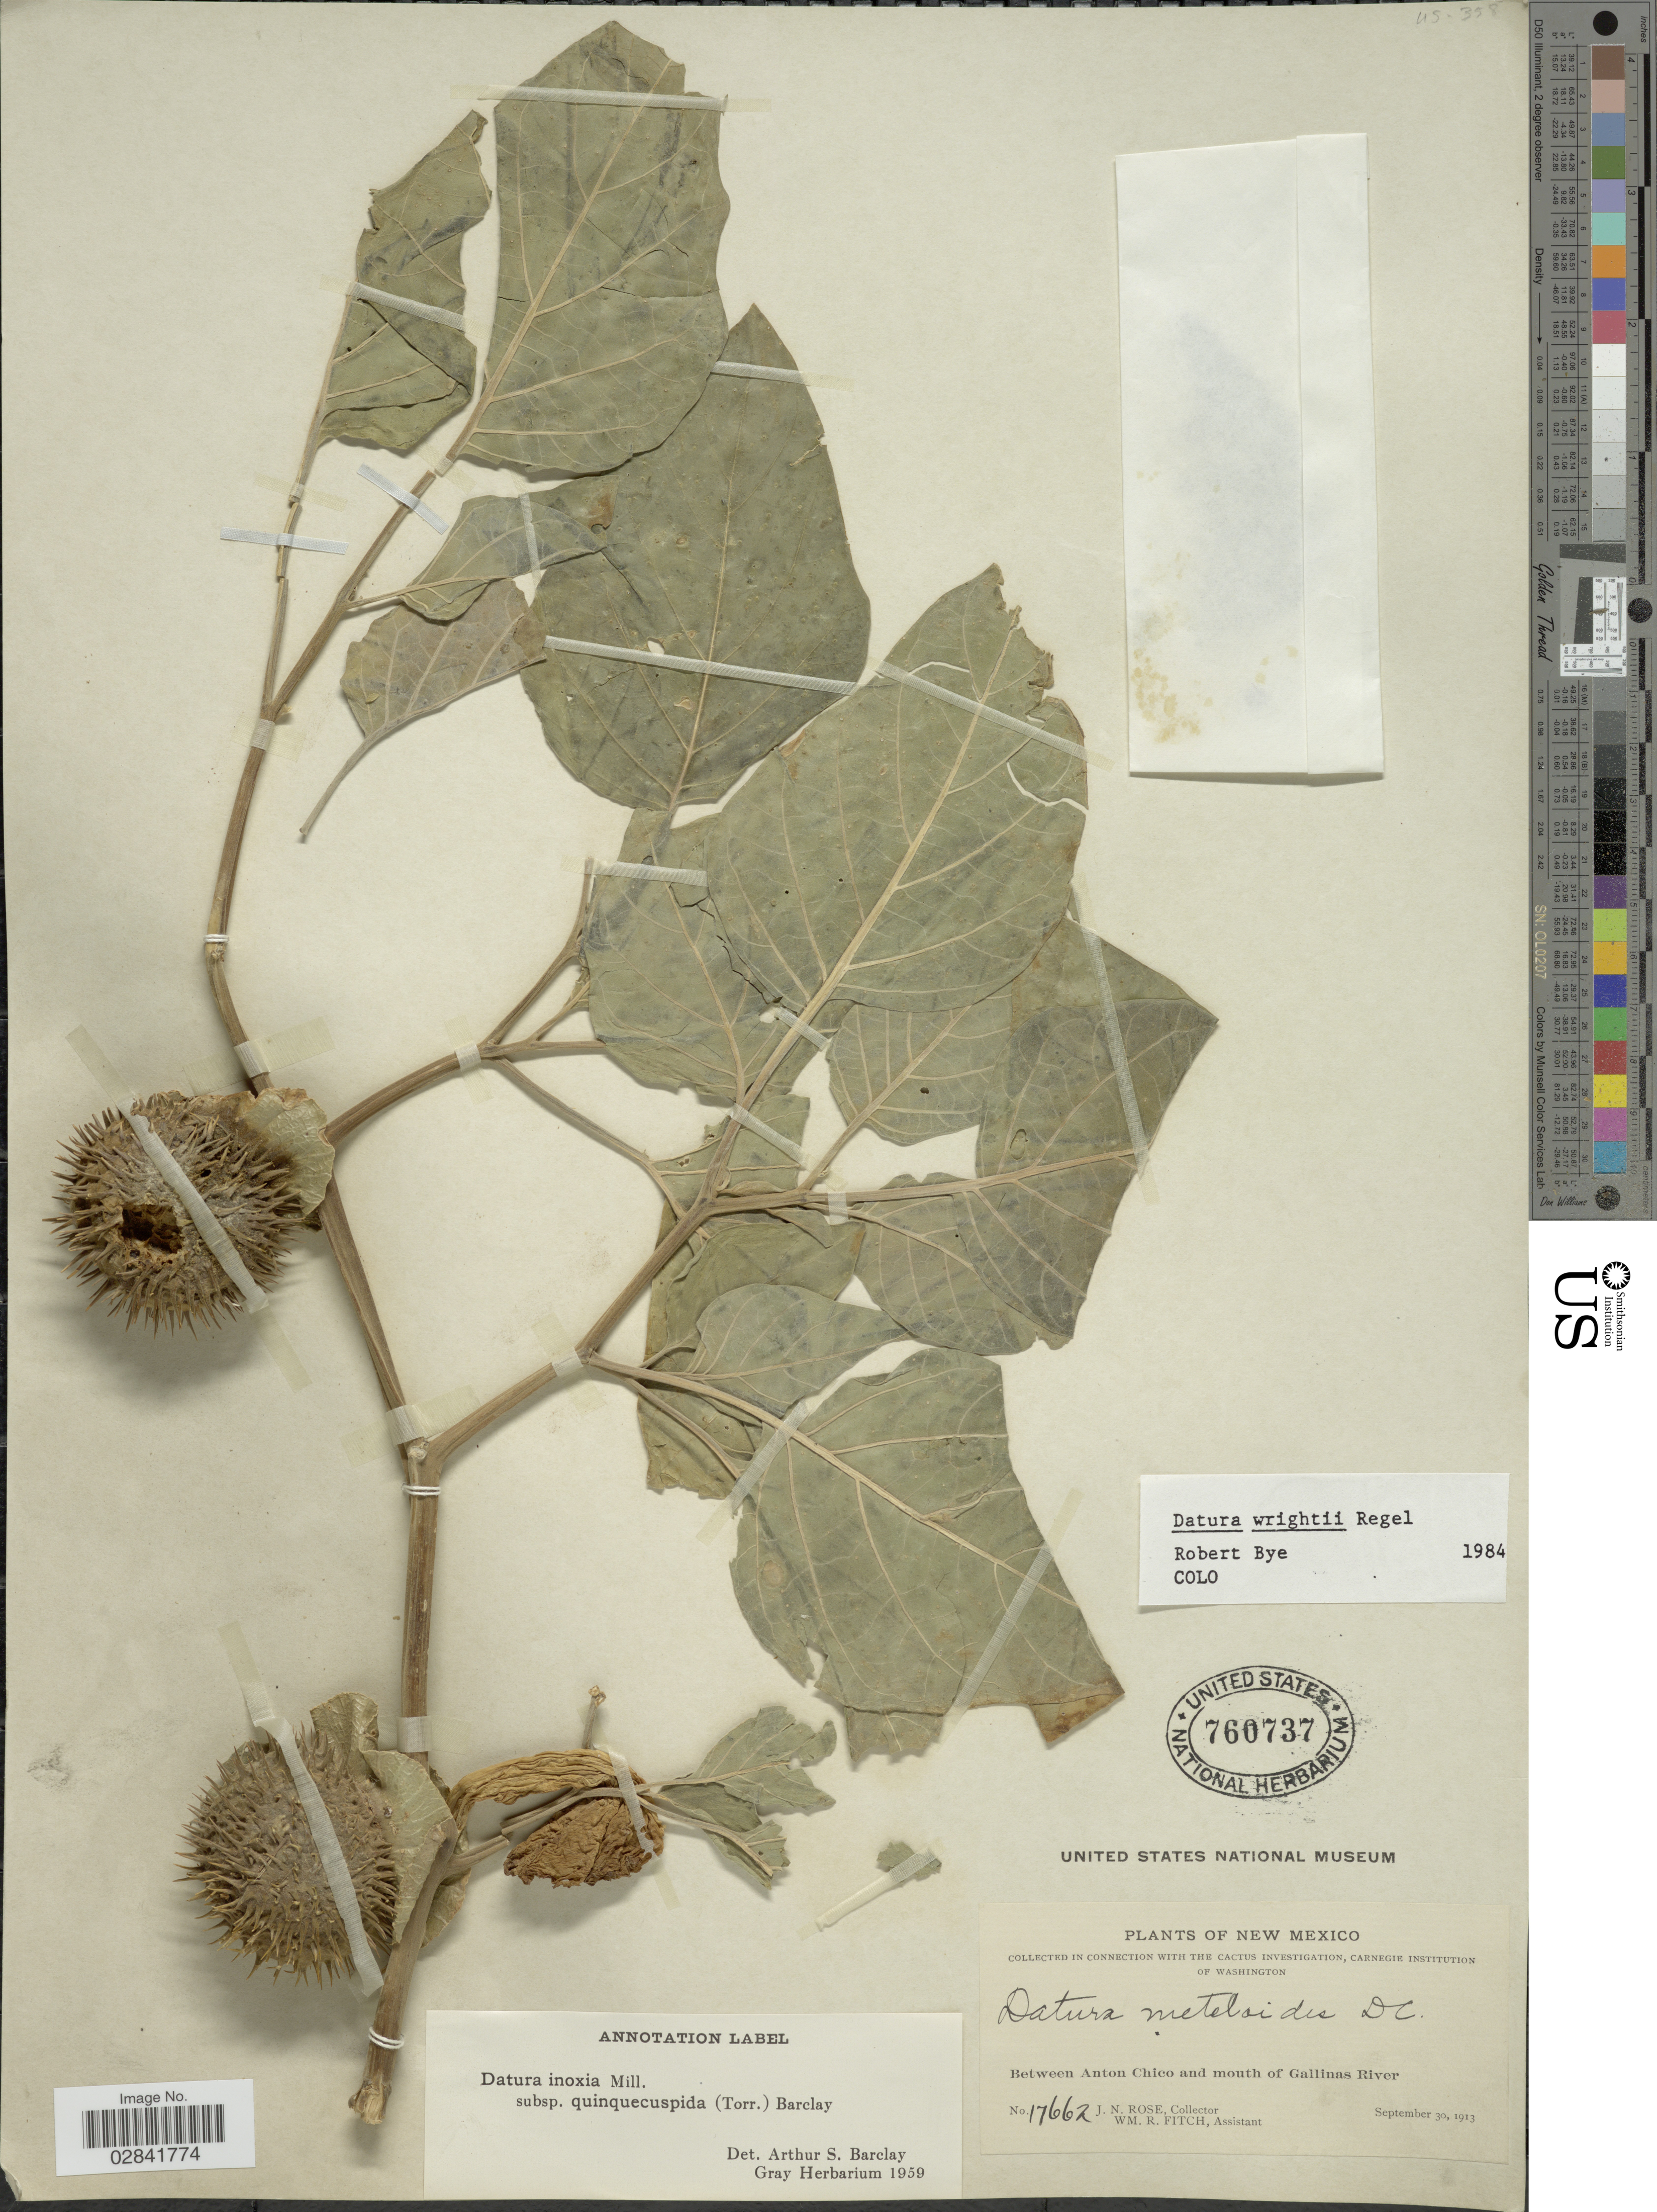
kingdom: Plantae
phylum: Tracheophyta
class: Magnoliopsida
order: Solanales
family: Solanaceae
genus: Datura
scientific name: Datura wrightii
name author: Regel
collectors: J. N. Rose & W. R. Fitch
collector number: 17662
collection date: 1913-09-30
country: United States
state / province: New Mexico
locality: Between Anton Chico and mouth of Gallinas River.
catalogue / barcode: US 760737